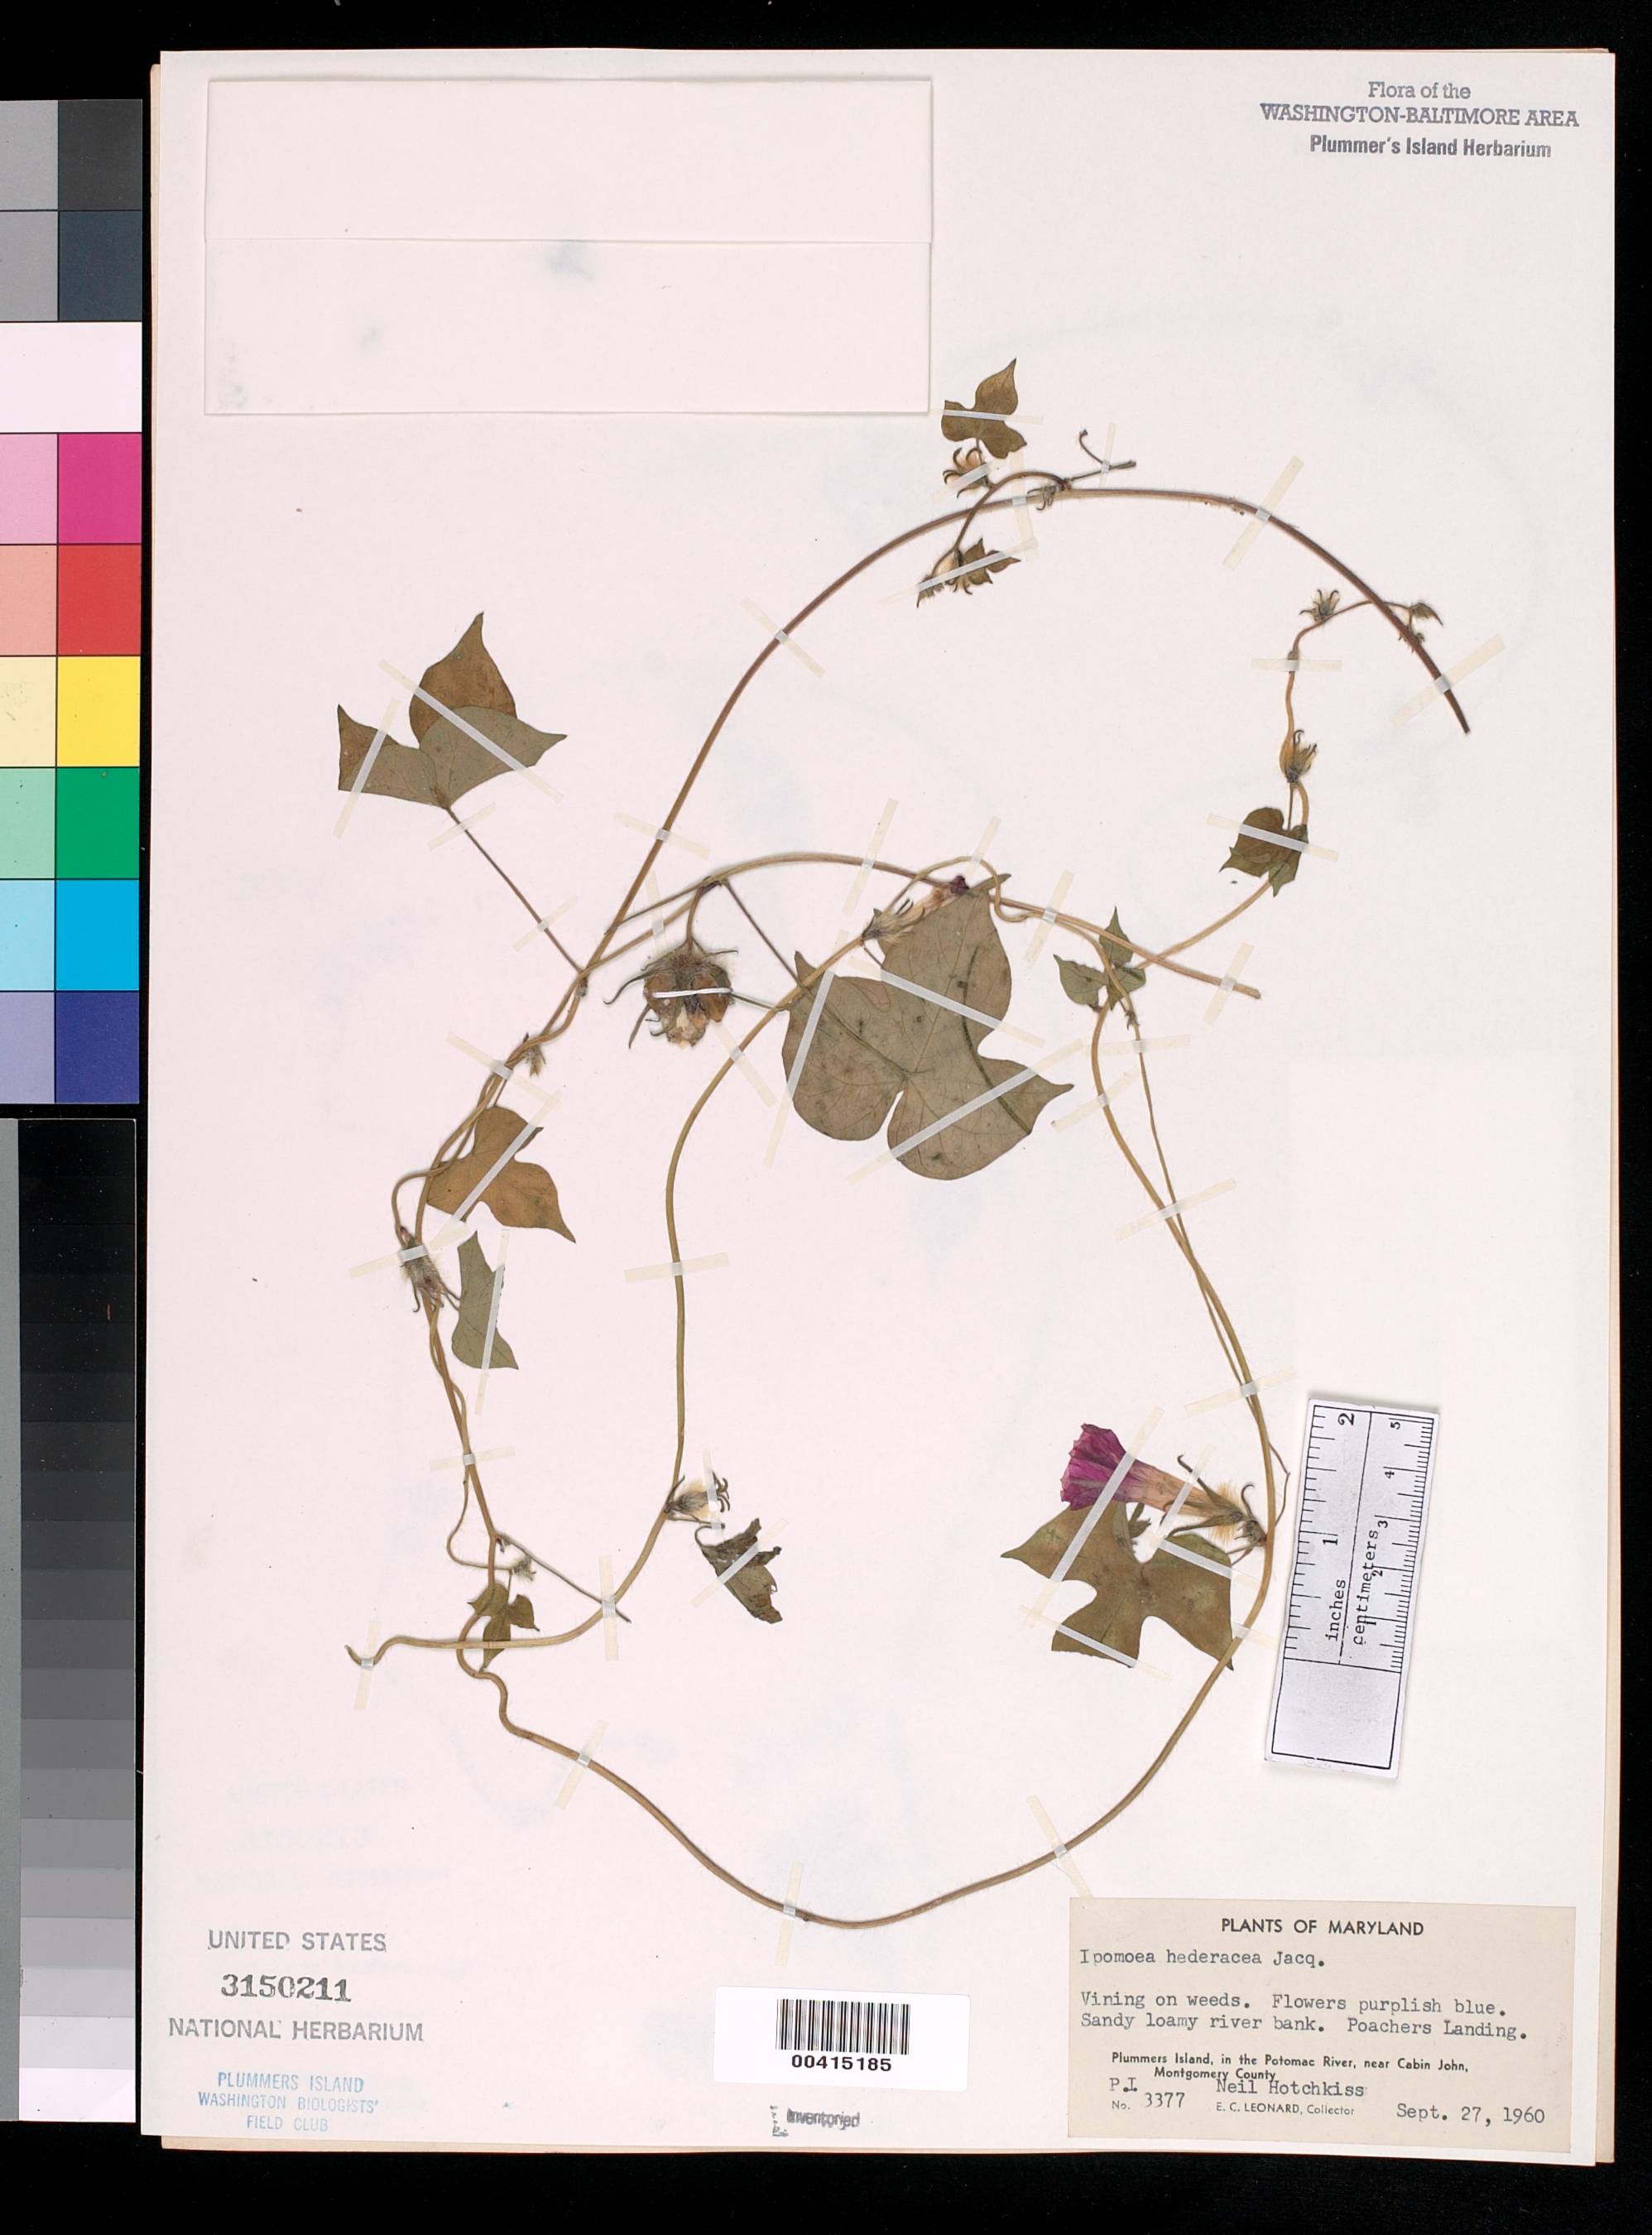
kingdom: Plantae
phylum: Tracheophyta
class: Magnoliopsida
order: Solanales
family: Convolvulaceae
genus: Ipomoea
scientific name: Ipomoea hederacea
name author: Jacq.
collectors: E. C. Leonard & N. Hotchkiss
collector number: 3377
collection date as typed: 27 Sep 1960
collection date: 1960-09-27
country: United States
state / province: Maryland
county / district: Montgomery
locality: sandy bank of Poachers Landing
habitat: Sandy loamy river bank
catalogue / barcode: US 3150211